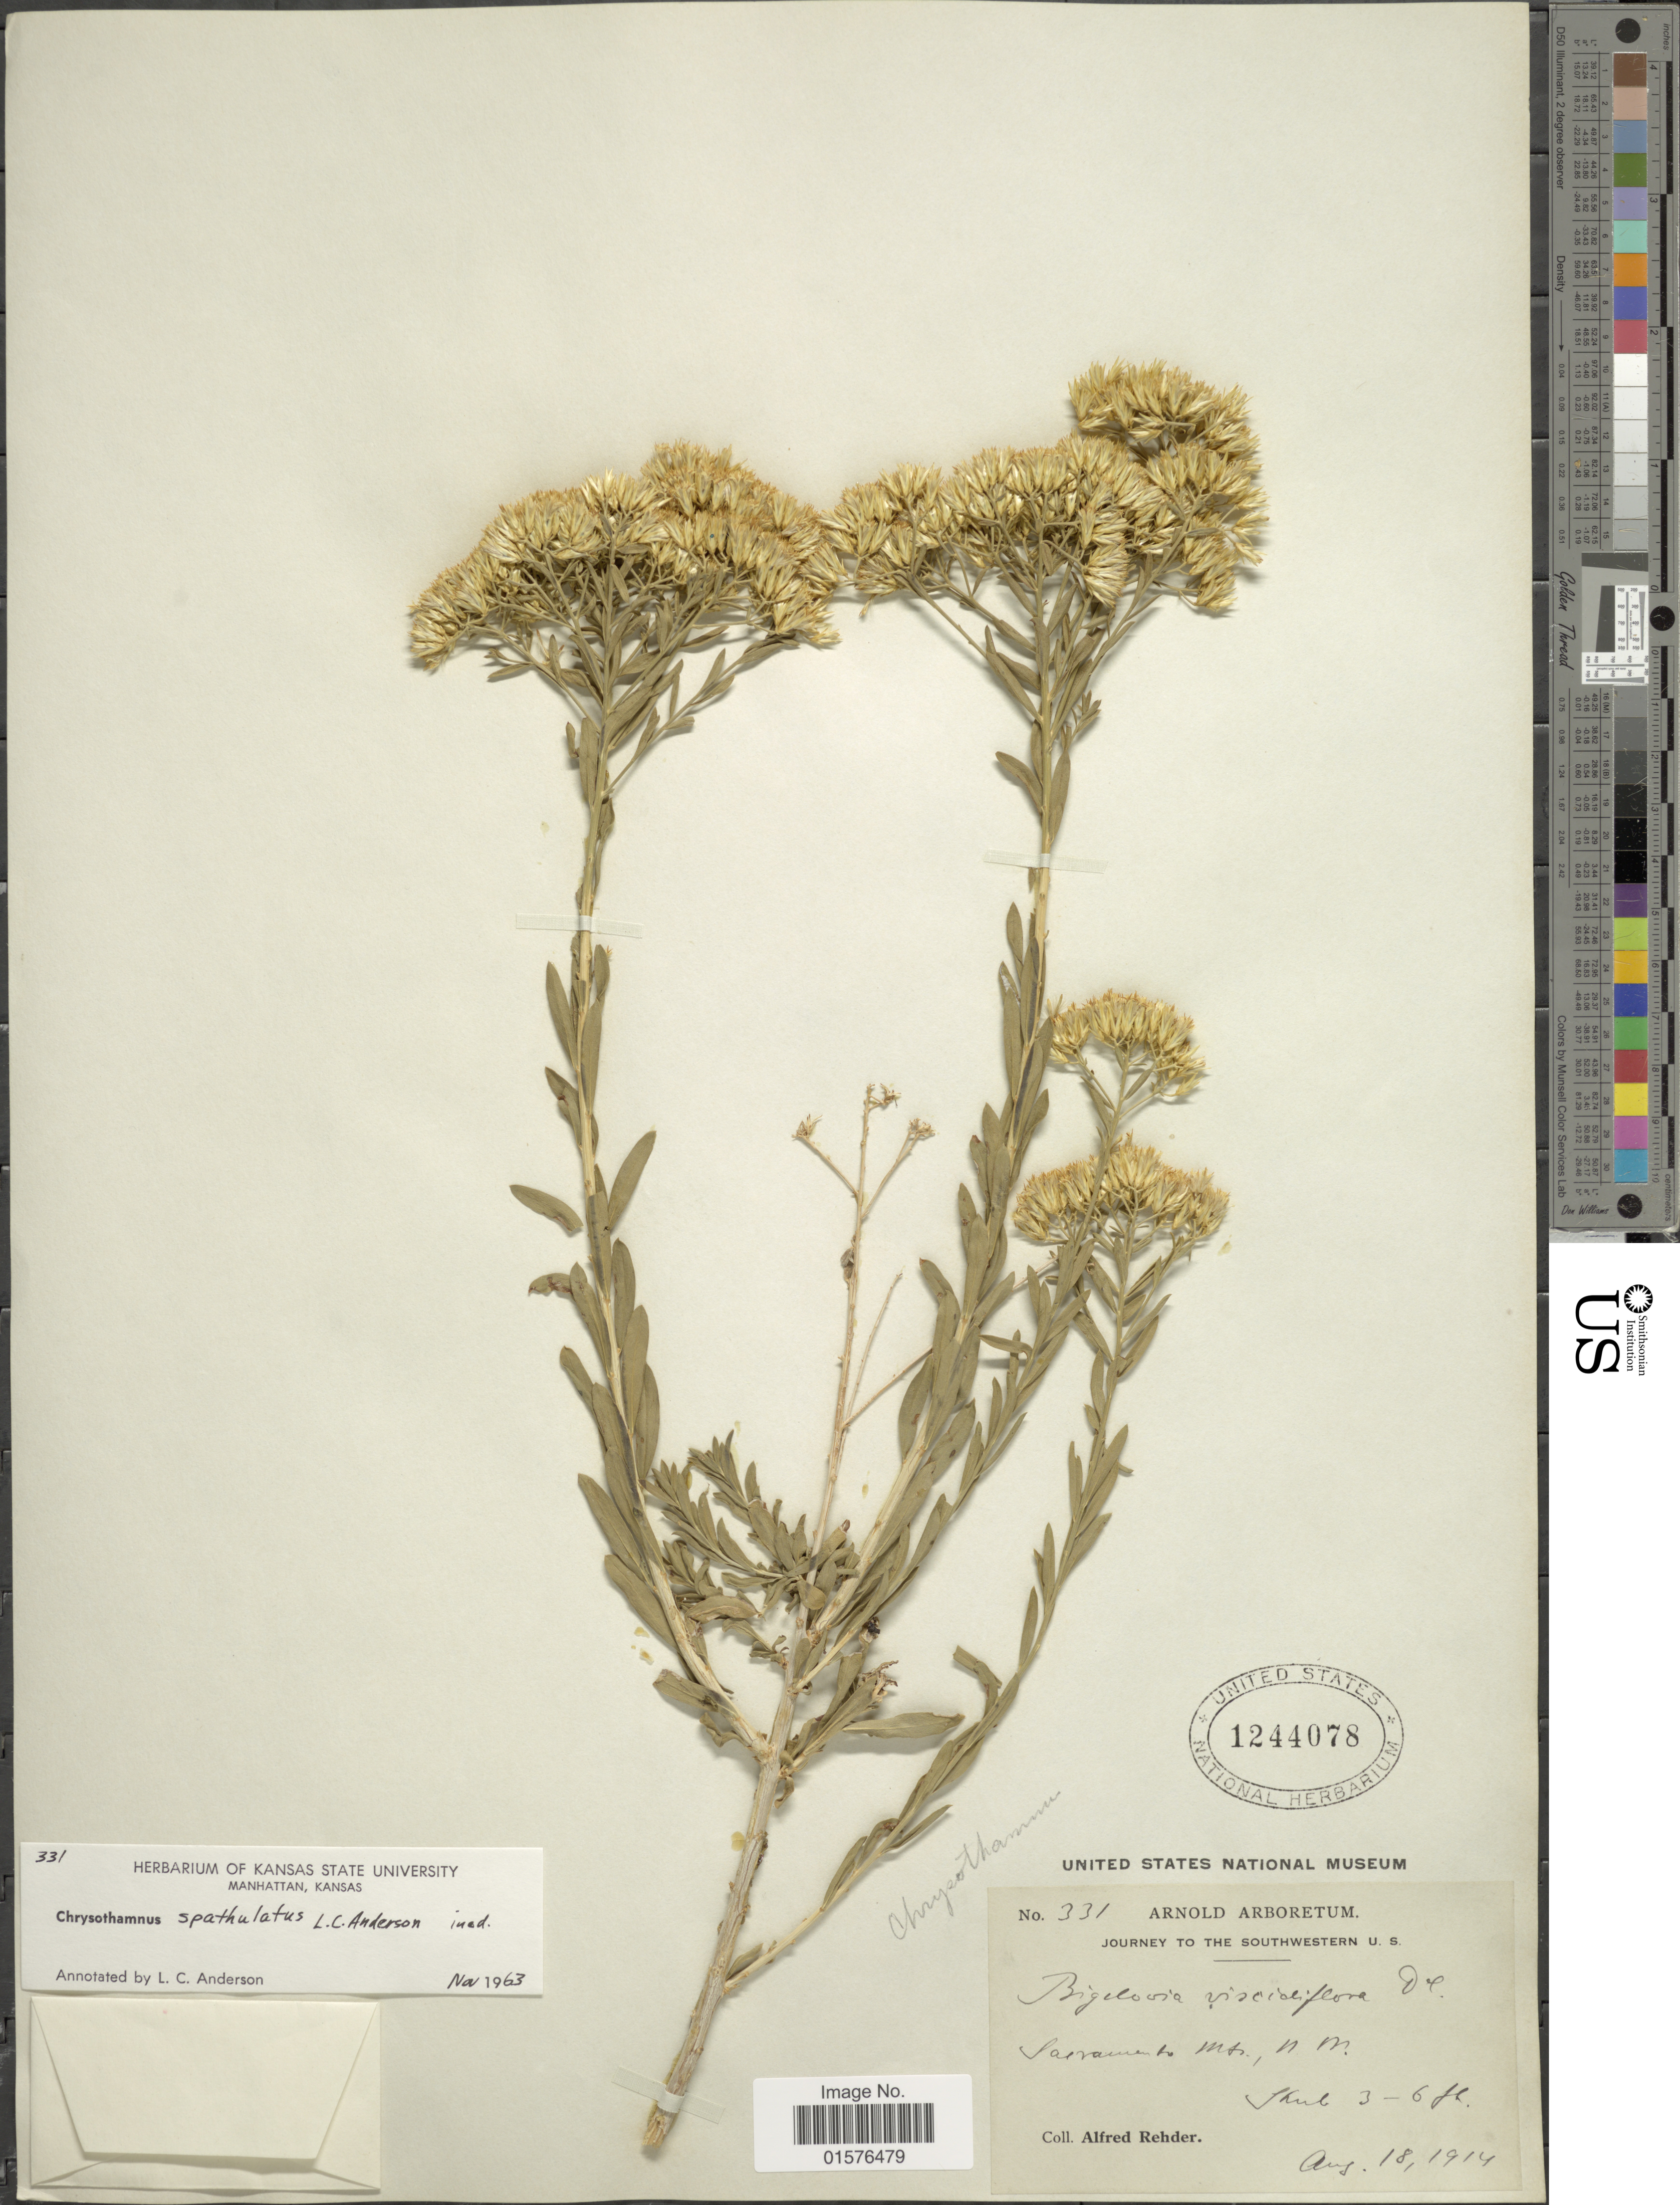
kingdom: Plantae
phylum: Tracheophyta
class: Magnoliopsida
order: Asterales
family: Asteraceae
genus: Lorandersonia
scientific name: Lorandersonia spathulata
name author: (L.C. Anderson) et al.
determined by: Urbatsch, Lowell E., Curator (LSU), Louisiana State University (UNITED STATES)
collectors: A. Rehder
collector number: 331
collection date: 1914-08-18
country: United States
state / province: New Mexico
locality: Sacramento Mts.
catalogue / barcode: US 1244078